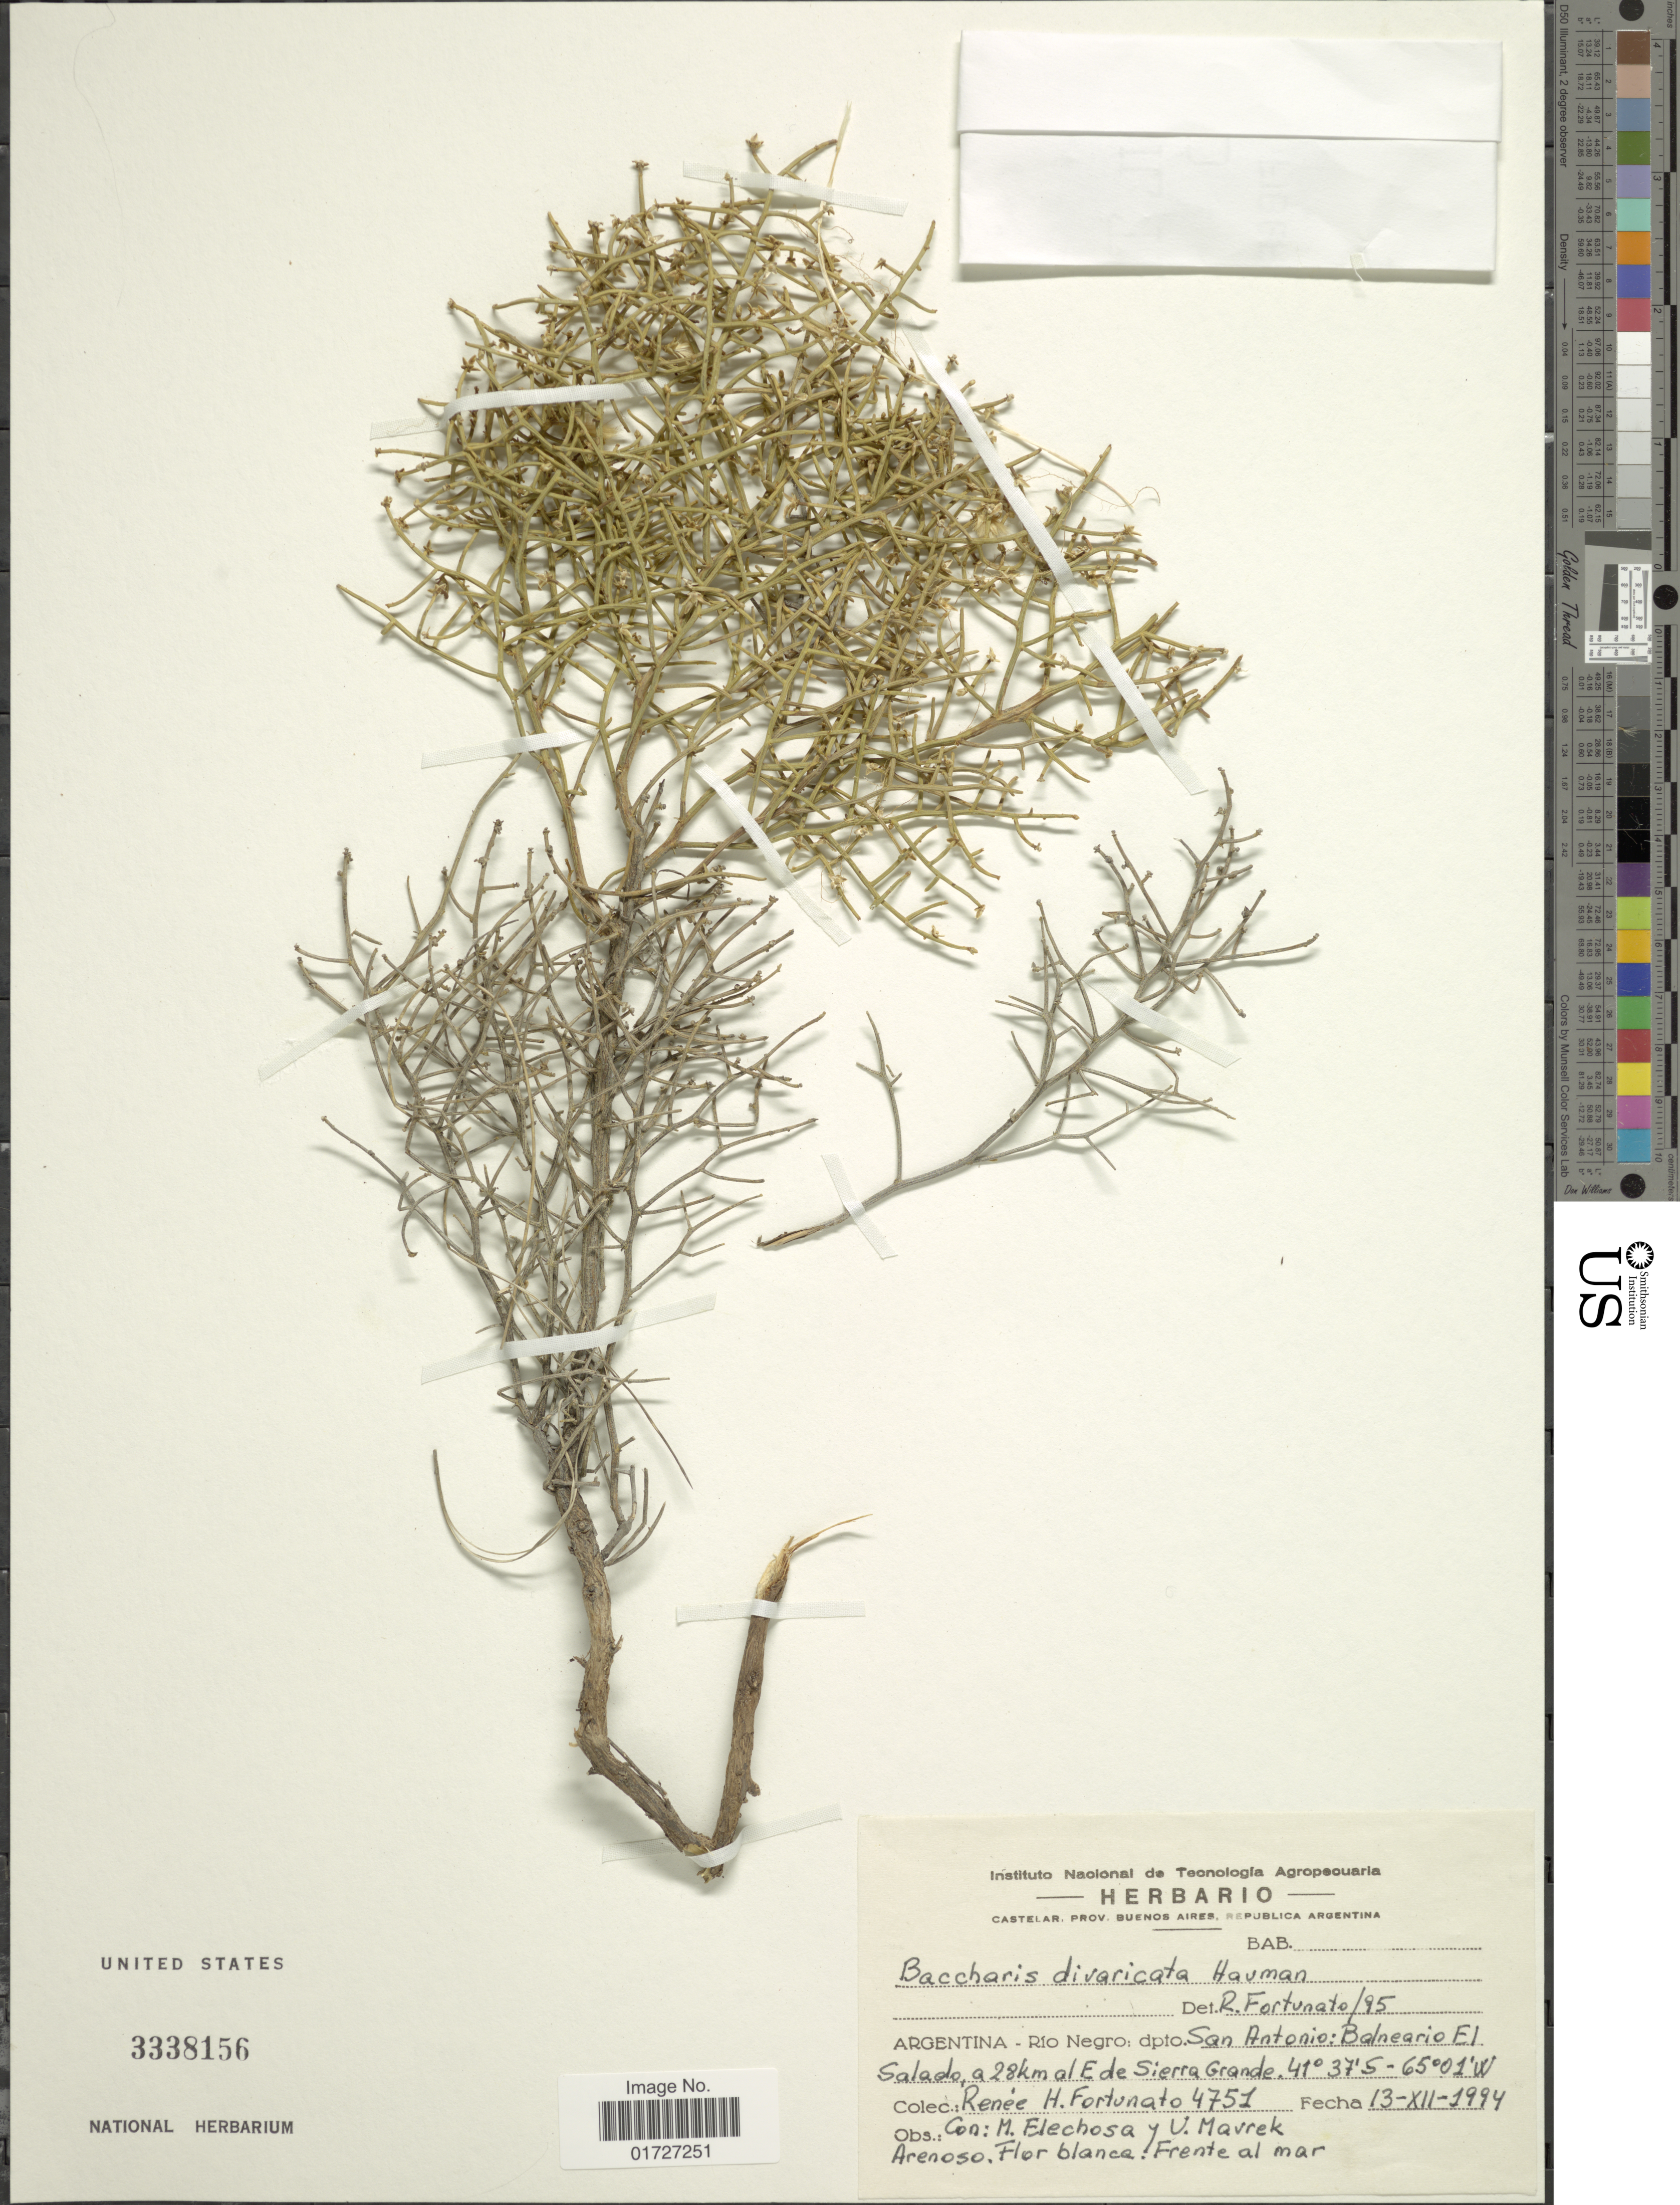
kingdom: Plantae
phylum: Tracheophyta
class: Magnoliopsida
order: Asterales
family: Asteraceae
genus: Baccharis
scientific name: Baccharis divaricata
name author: Hauman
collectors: R. H. Fortunato, M. Elechosa & V. Mavrek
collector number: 4751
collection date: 1994-12-13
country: Argentina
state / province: Rio Negro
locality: Dpto. San Antonio, Balneario El Salado, a 28 km al E de Sierra Grande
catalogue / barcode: US 3338156